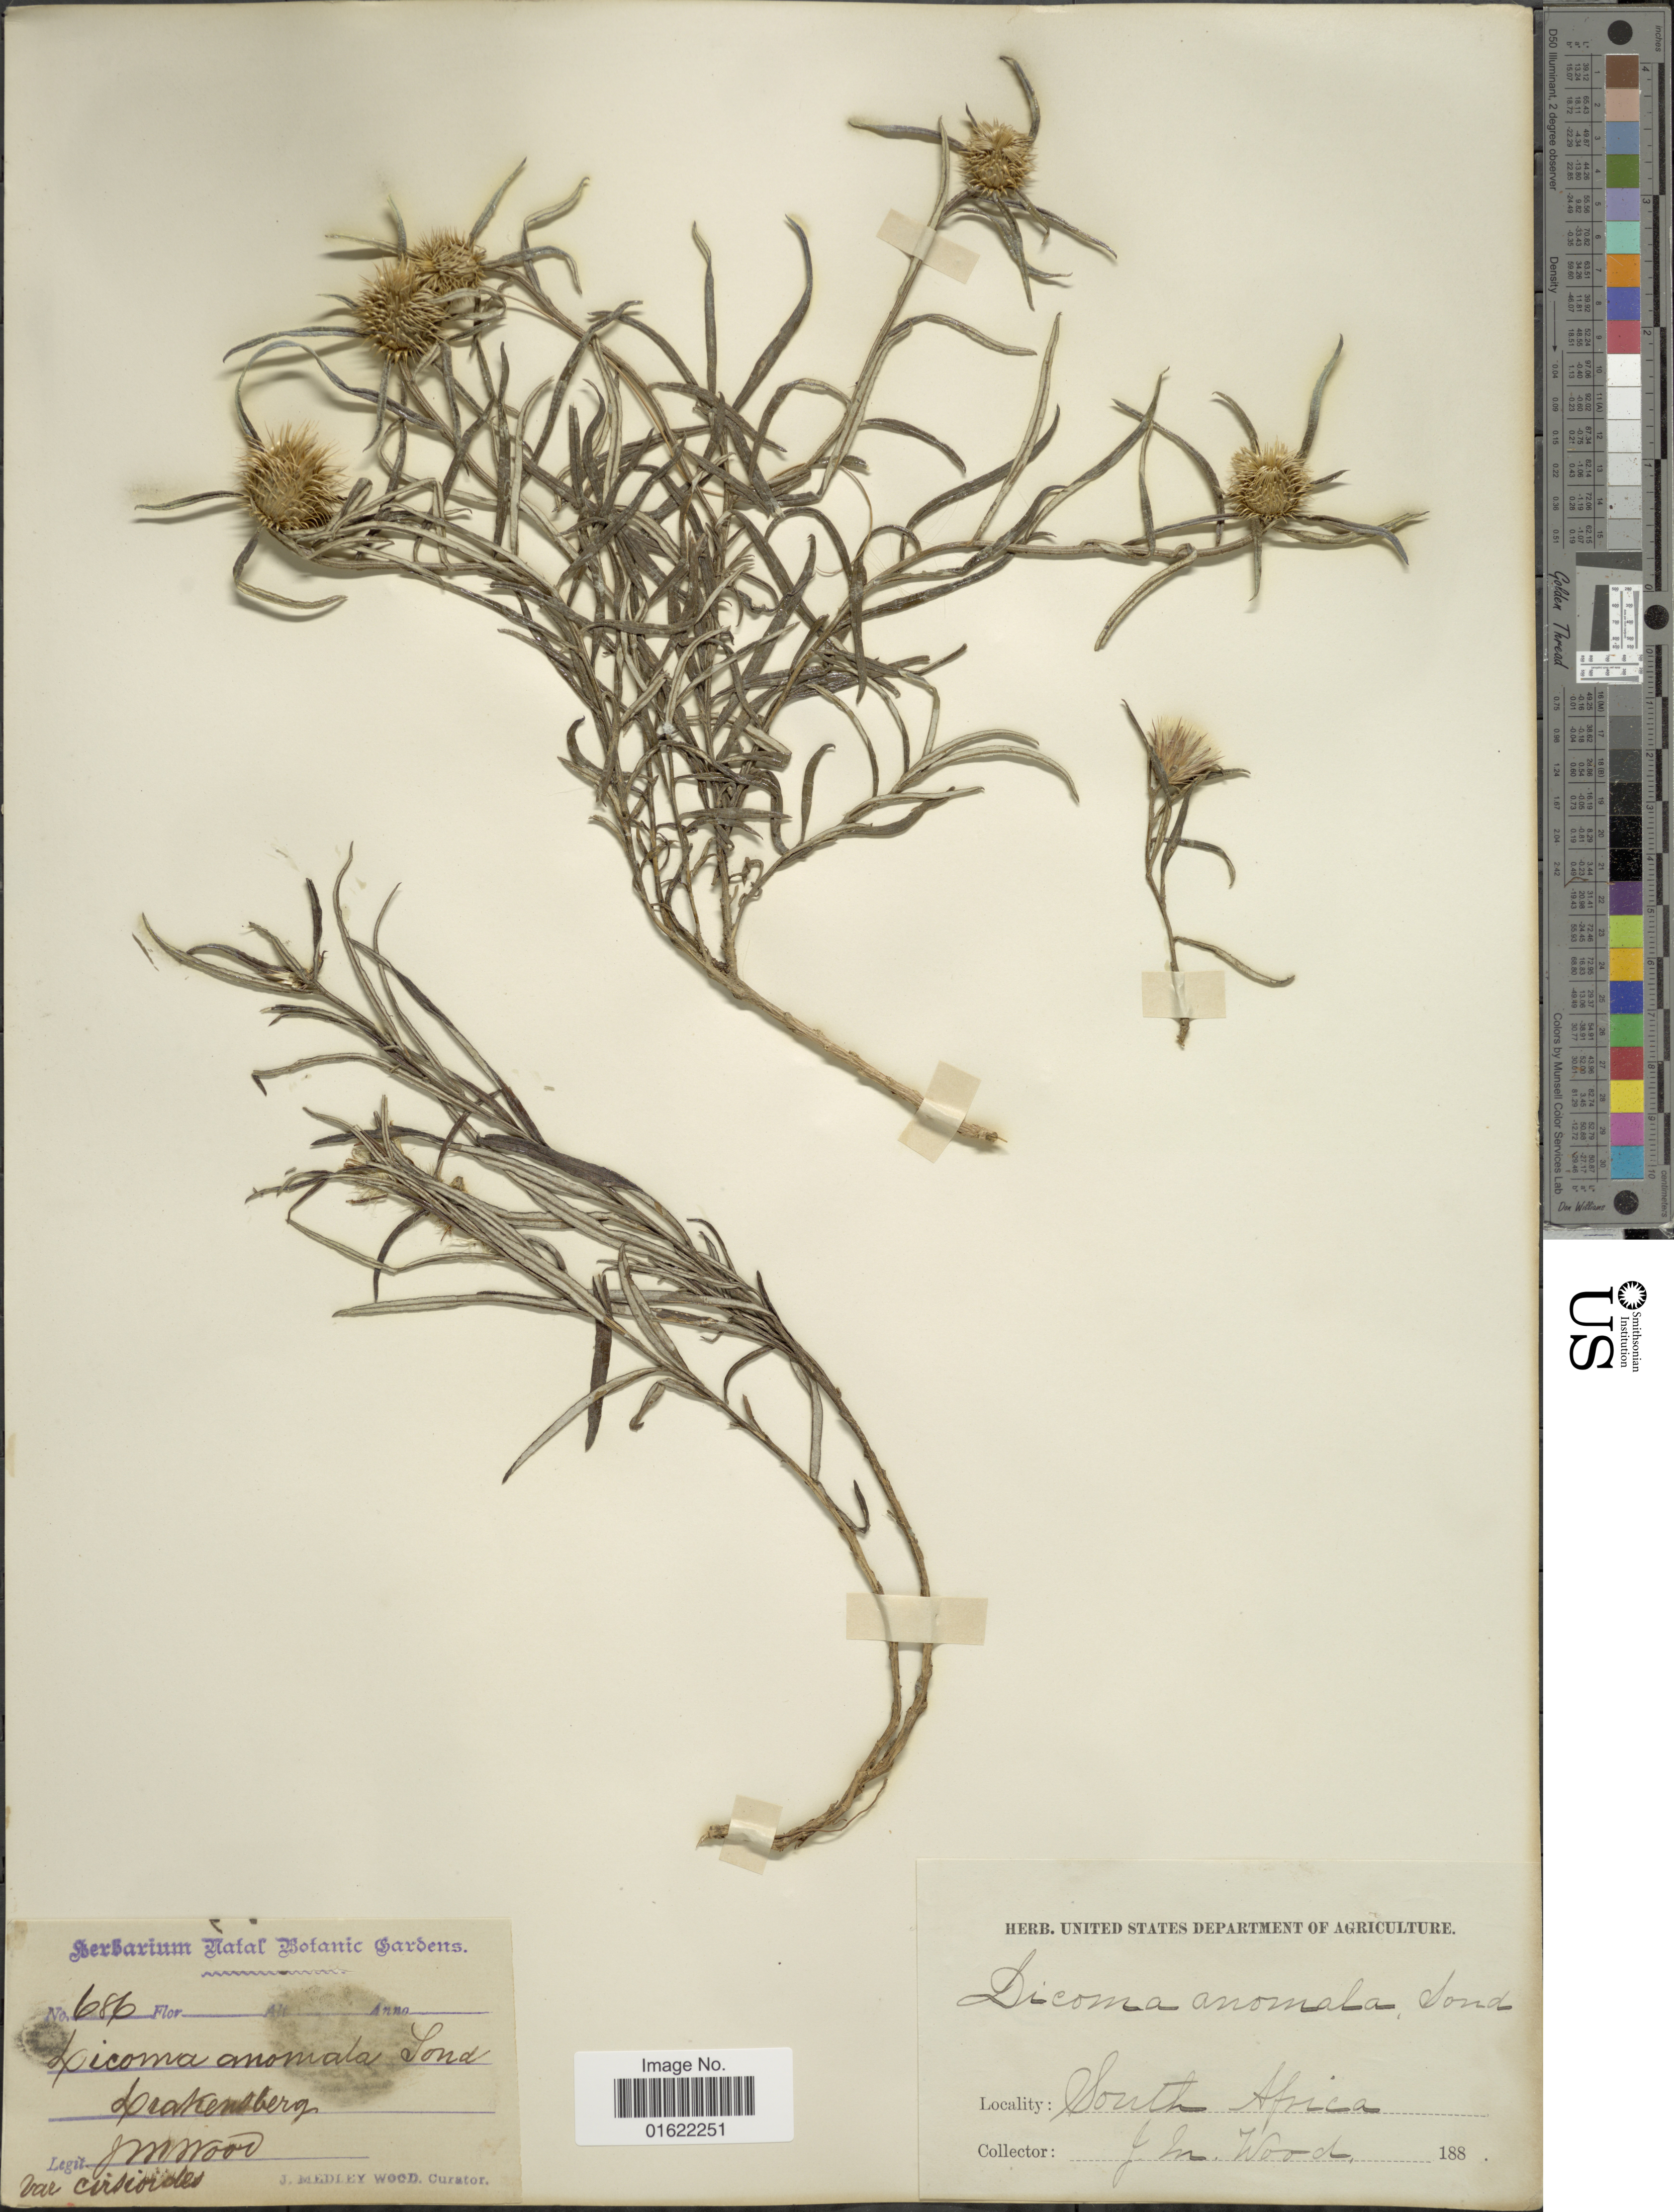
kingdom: Plantae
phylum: Tracheophyta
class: Magnoliopsida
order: Asterales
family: Asteraceae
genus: Dicoma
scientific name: Dicoma anomala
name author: Sond.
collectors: J. M. Wood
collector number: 686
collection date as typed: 188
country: South Africa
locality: Drakensberg